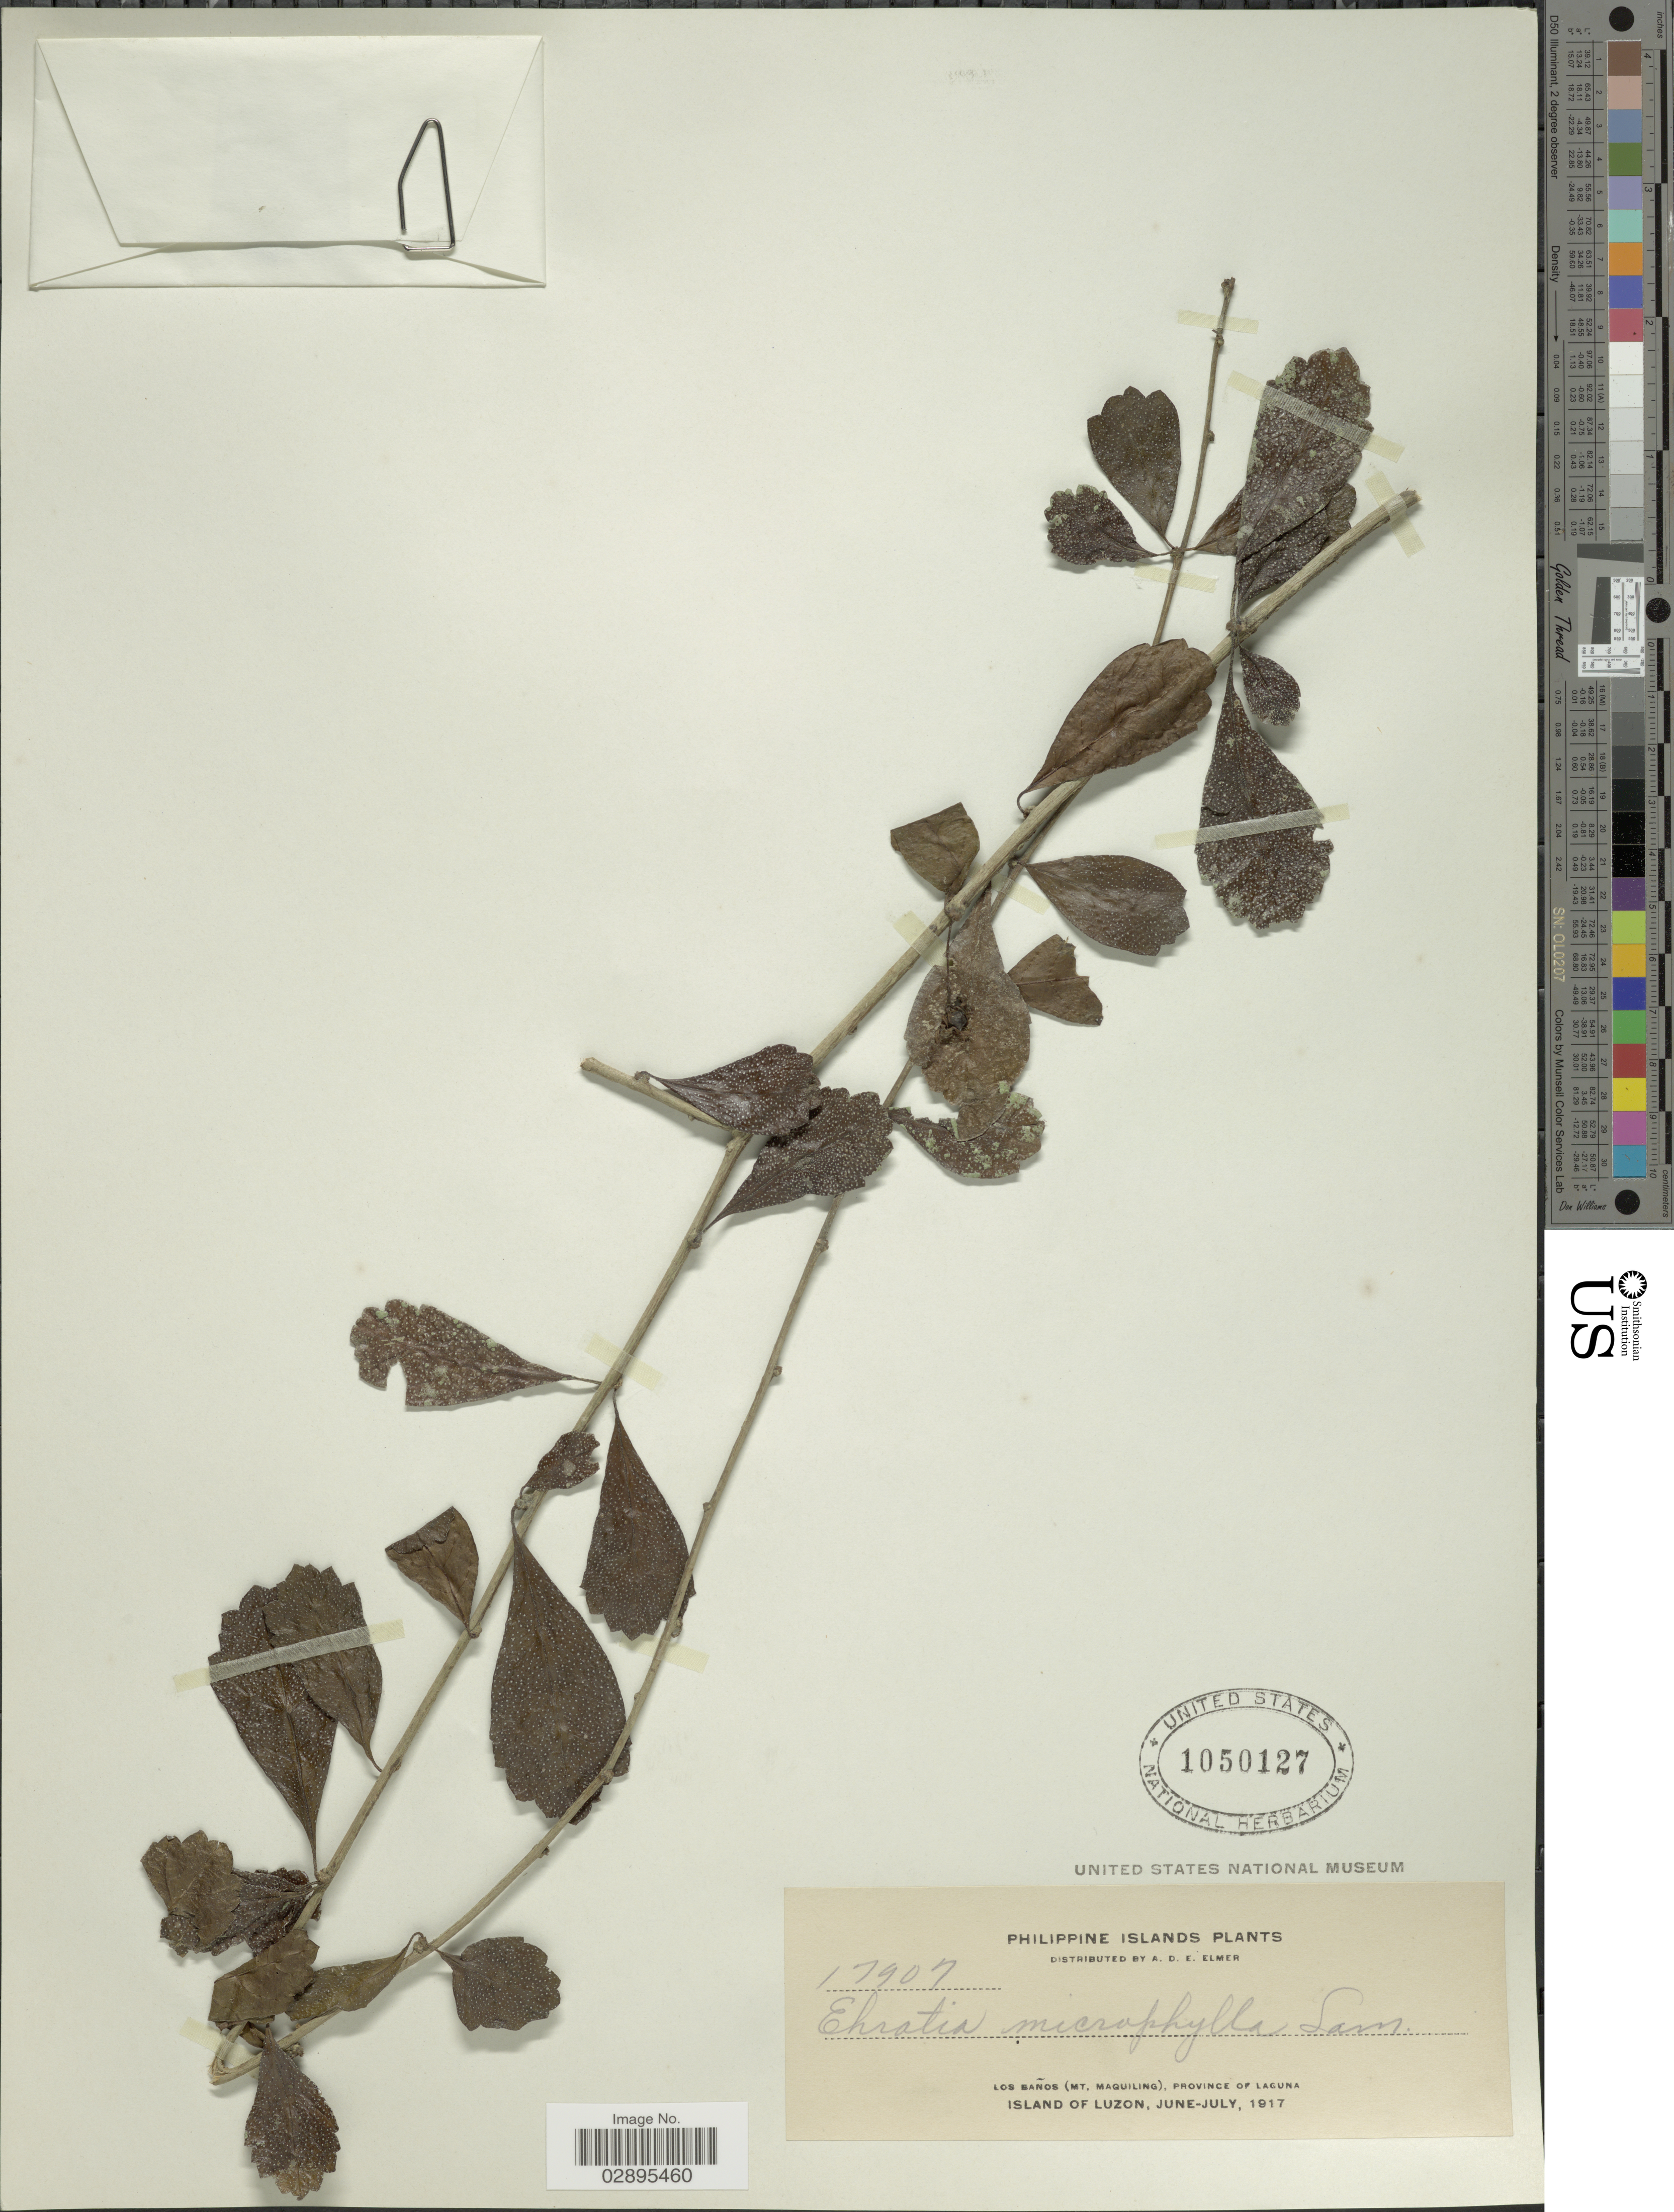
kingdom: Plantae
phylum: Tracheophyta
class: Magnoliopsida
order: Boraginales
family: Ehretiaceae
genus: Ehretia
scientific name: Ehretia microphylla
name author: Lam.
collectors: A. D. E. Elmer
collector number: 17907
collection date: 1917-06/1917-07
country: Philippines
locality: Philippine Islands. Los Baños (Mt. Maquiling), Province of Laguna. Island of Luzon.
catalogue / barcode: US 1050127